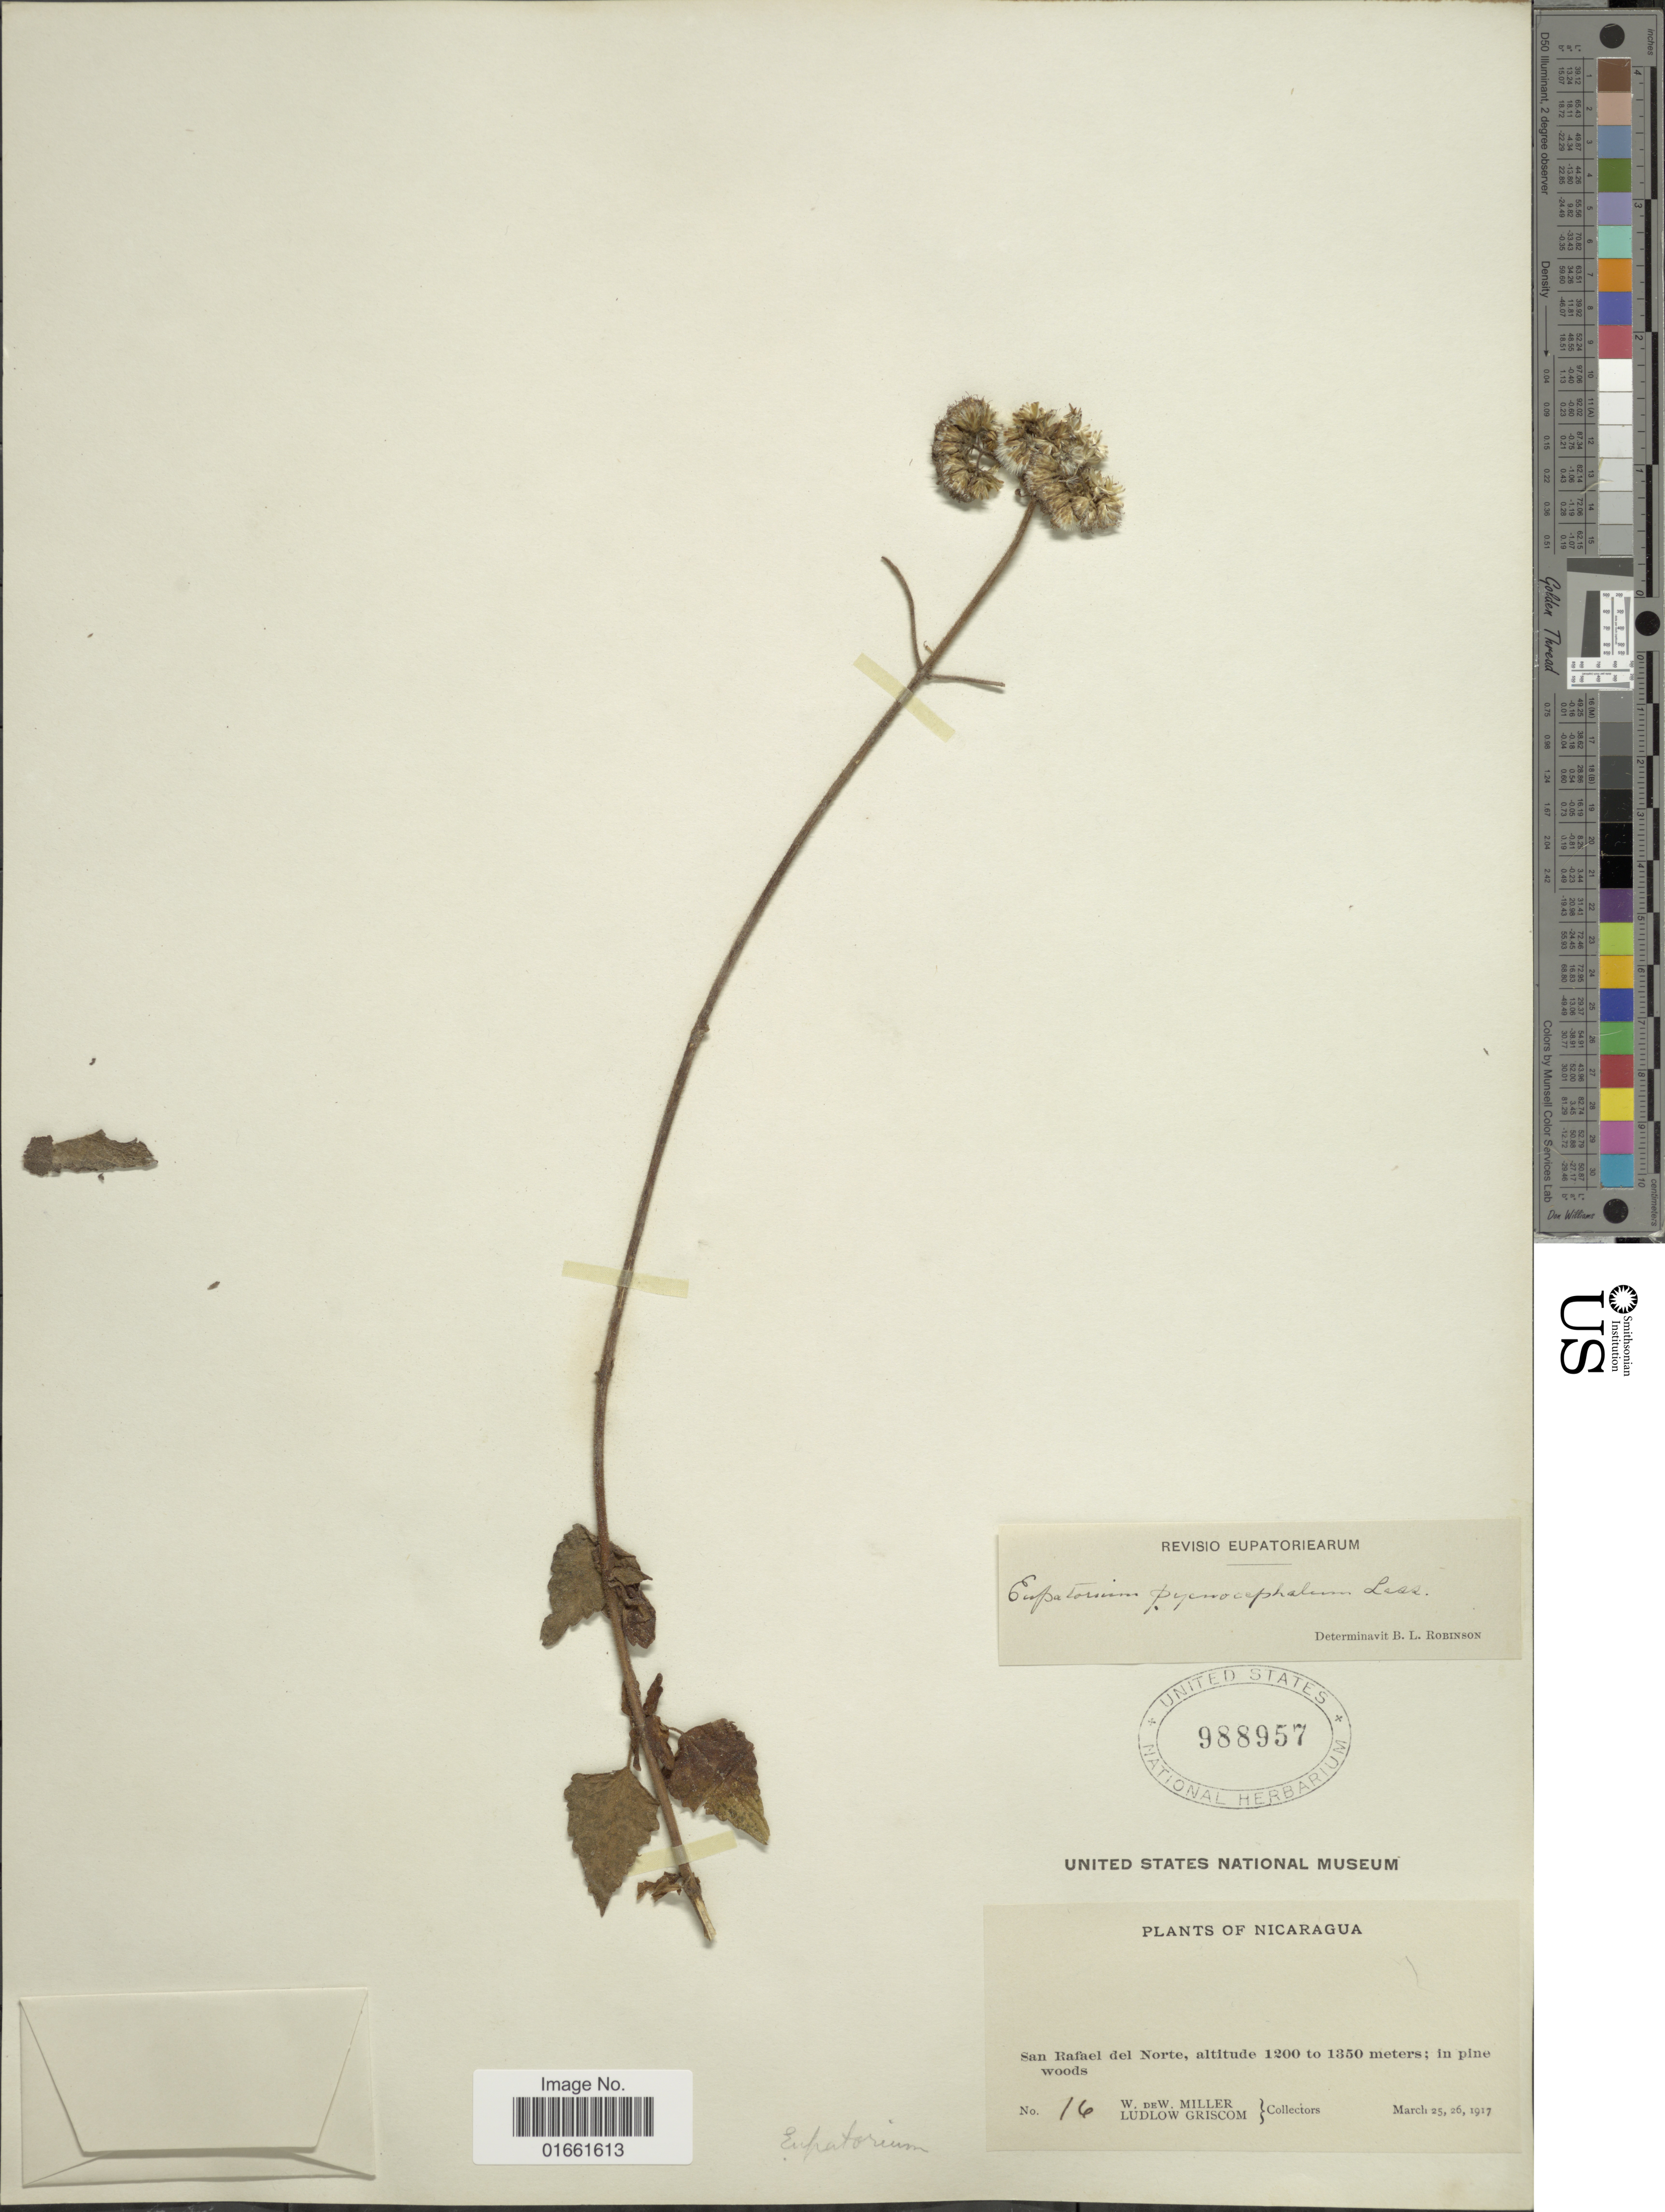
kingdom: Plantae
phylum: Tracheophyta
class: Magnoliopsida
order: Asterales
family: Asteraceae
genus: Fleischmannia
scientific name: Fleischmannia pratensis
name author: (Klatt) R.M. King & H. Rob.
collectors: W. Miller & L. Griscom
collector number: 16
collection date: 1917-03-25/1917-03-26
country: Nicaragua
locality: San Rafael del Norte.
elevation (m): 1200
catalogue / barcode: US 988957